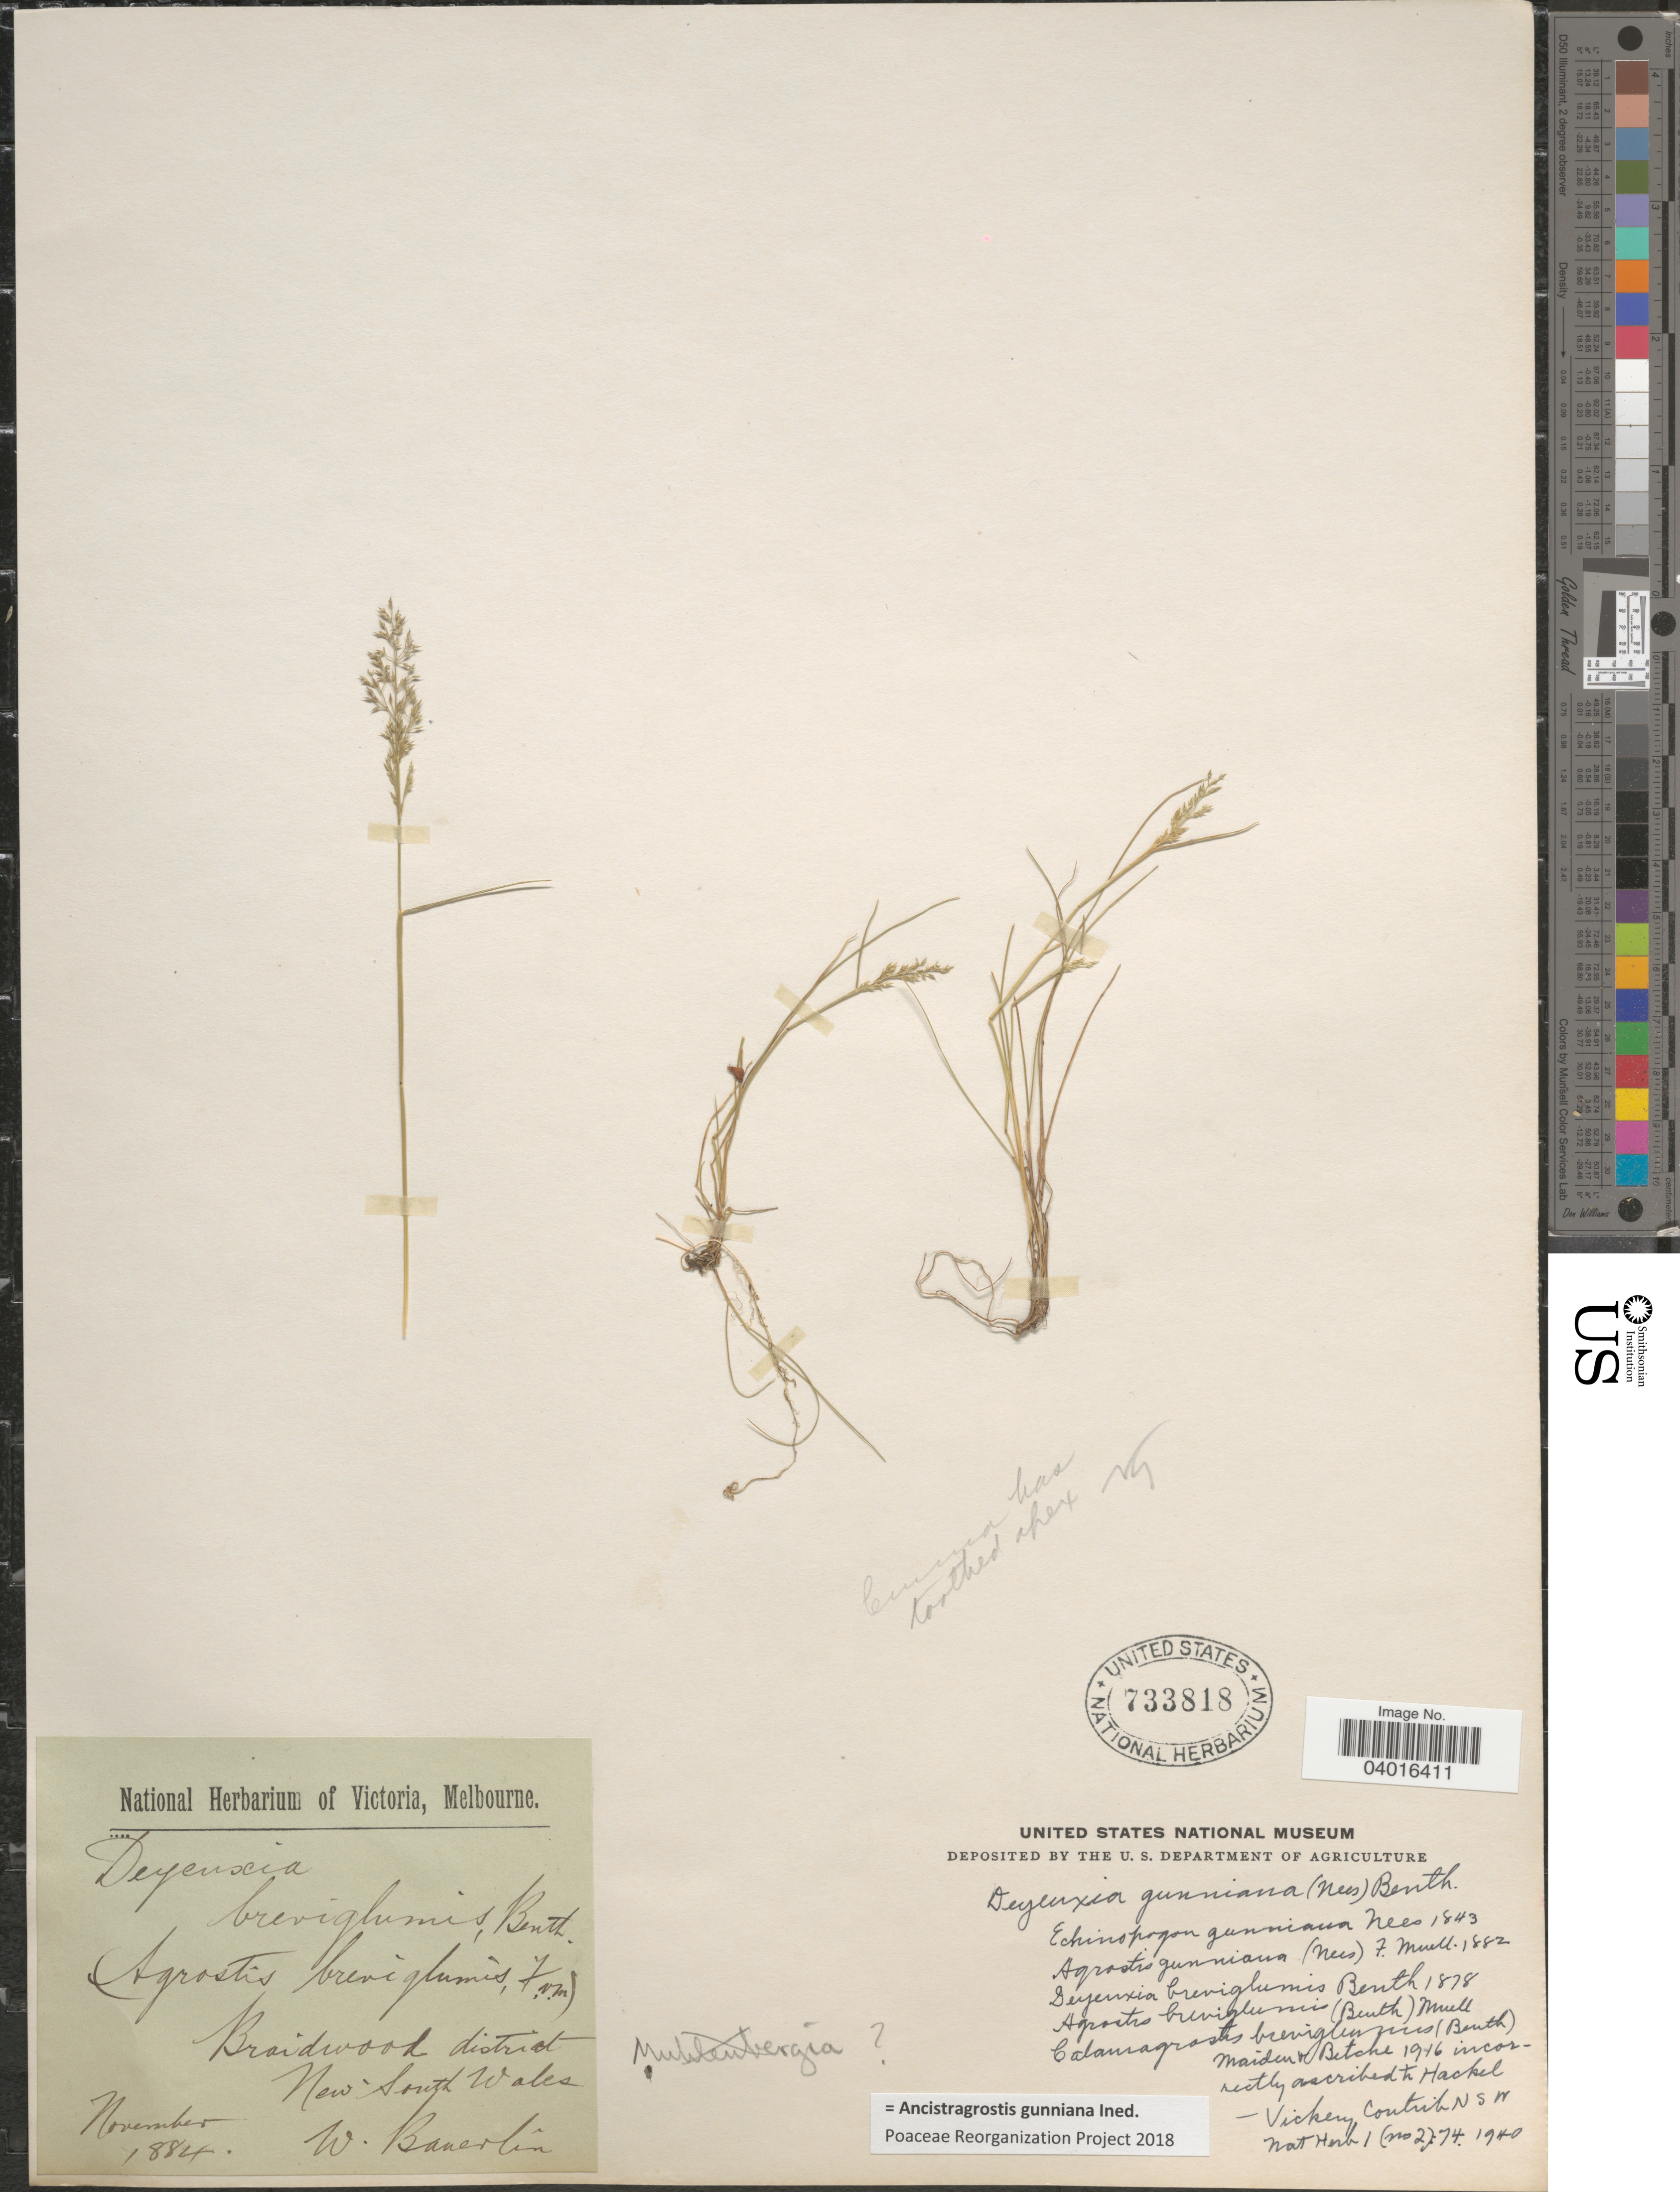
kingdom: Plantae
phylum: Tracheophyta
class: Liliopsida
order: Poales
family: Poaceae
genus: Ancistragrostis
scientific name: Ancistragrostis gunniana ined.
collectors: W. Banerlin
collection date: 1884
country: Australia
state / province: New South Wales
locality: Braidwood district.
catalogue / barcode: US 733818